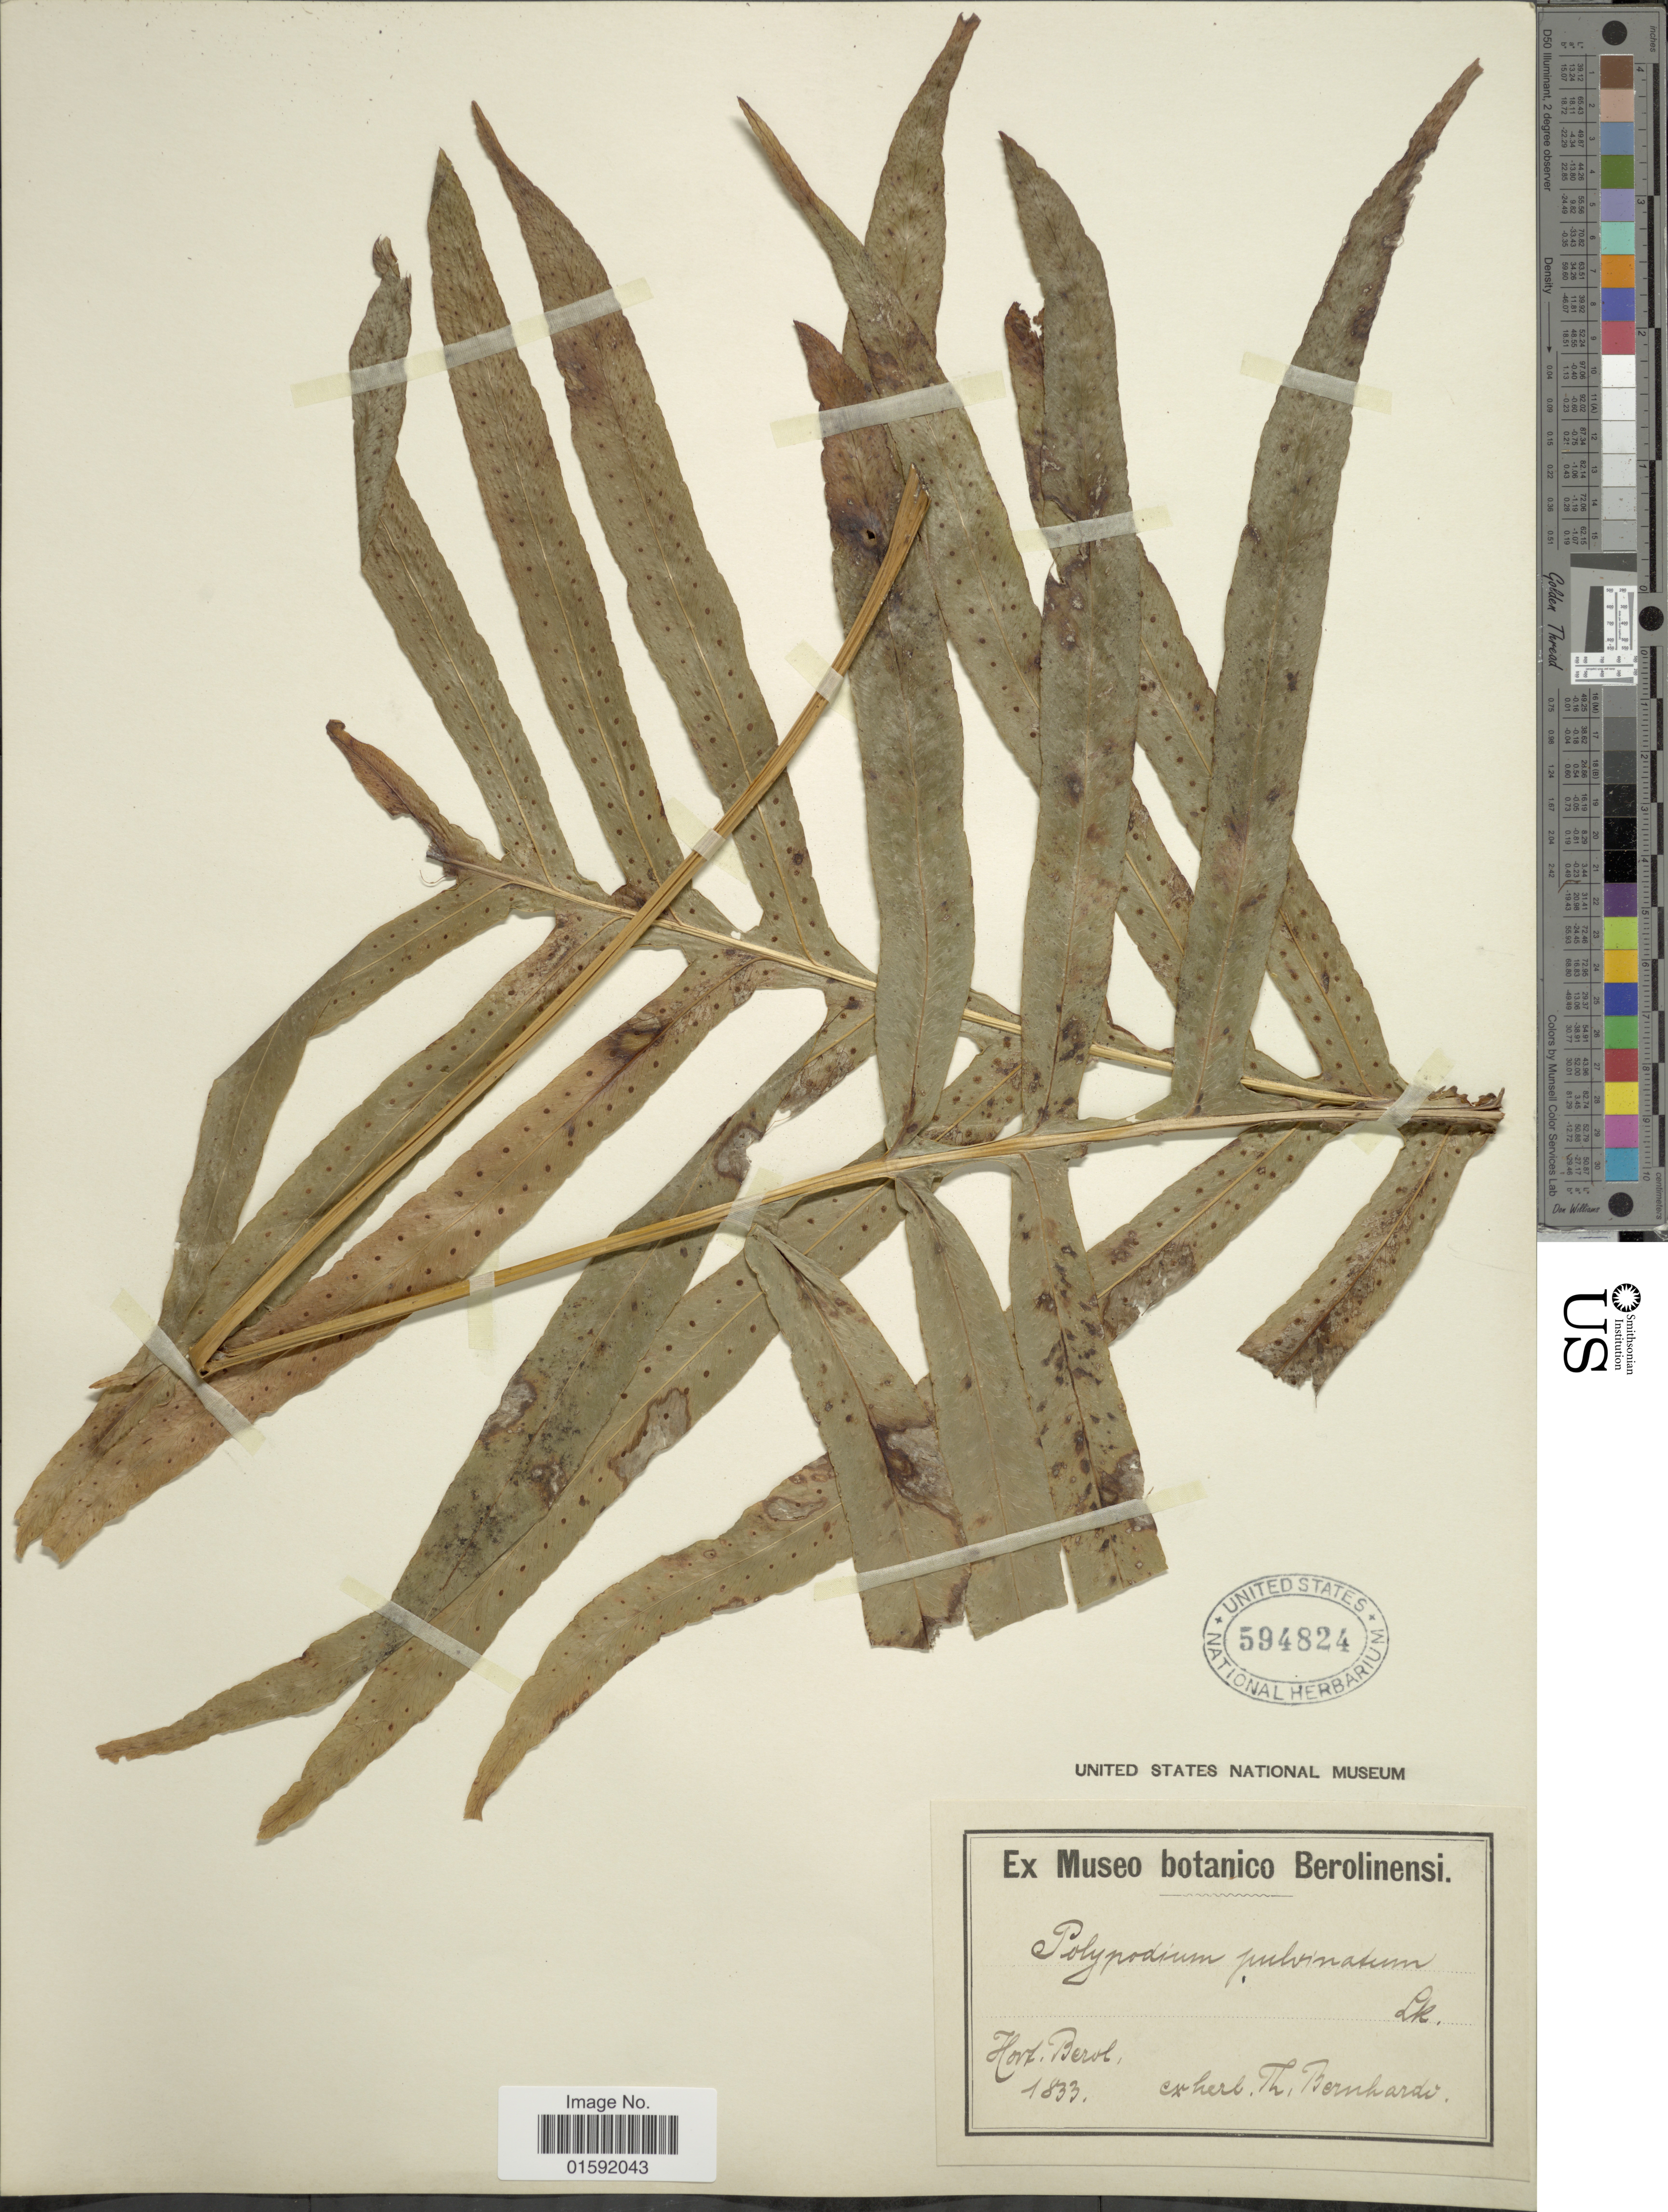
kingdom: Plantae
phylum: Tracheophyta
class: Polypodiopsida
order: Polypodiales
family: Polypodiaceae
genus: Phlebodium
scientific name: Phlebodium aureum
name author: (L.) J. Sm.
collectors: ex herb. Bernhardi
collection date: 1833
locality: Hort Berol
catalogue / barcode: US 594824